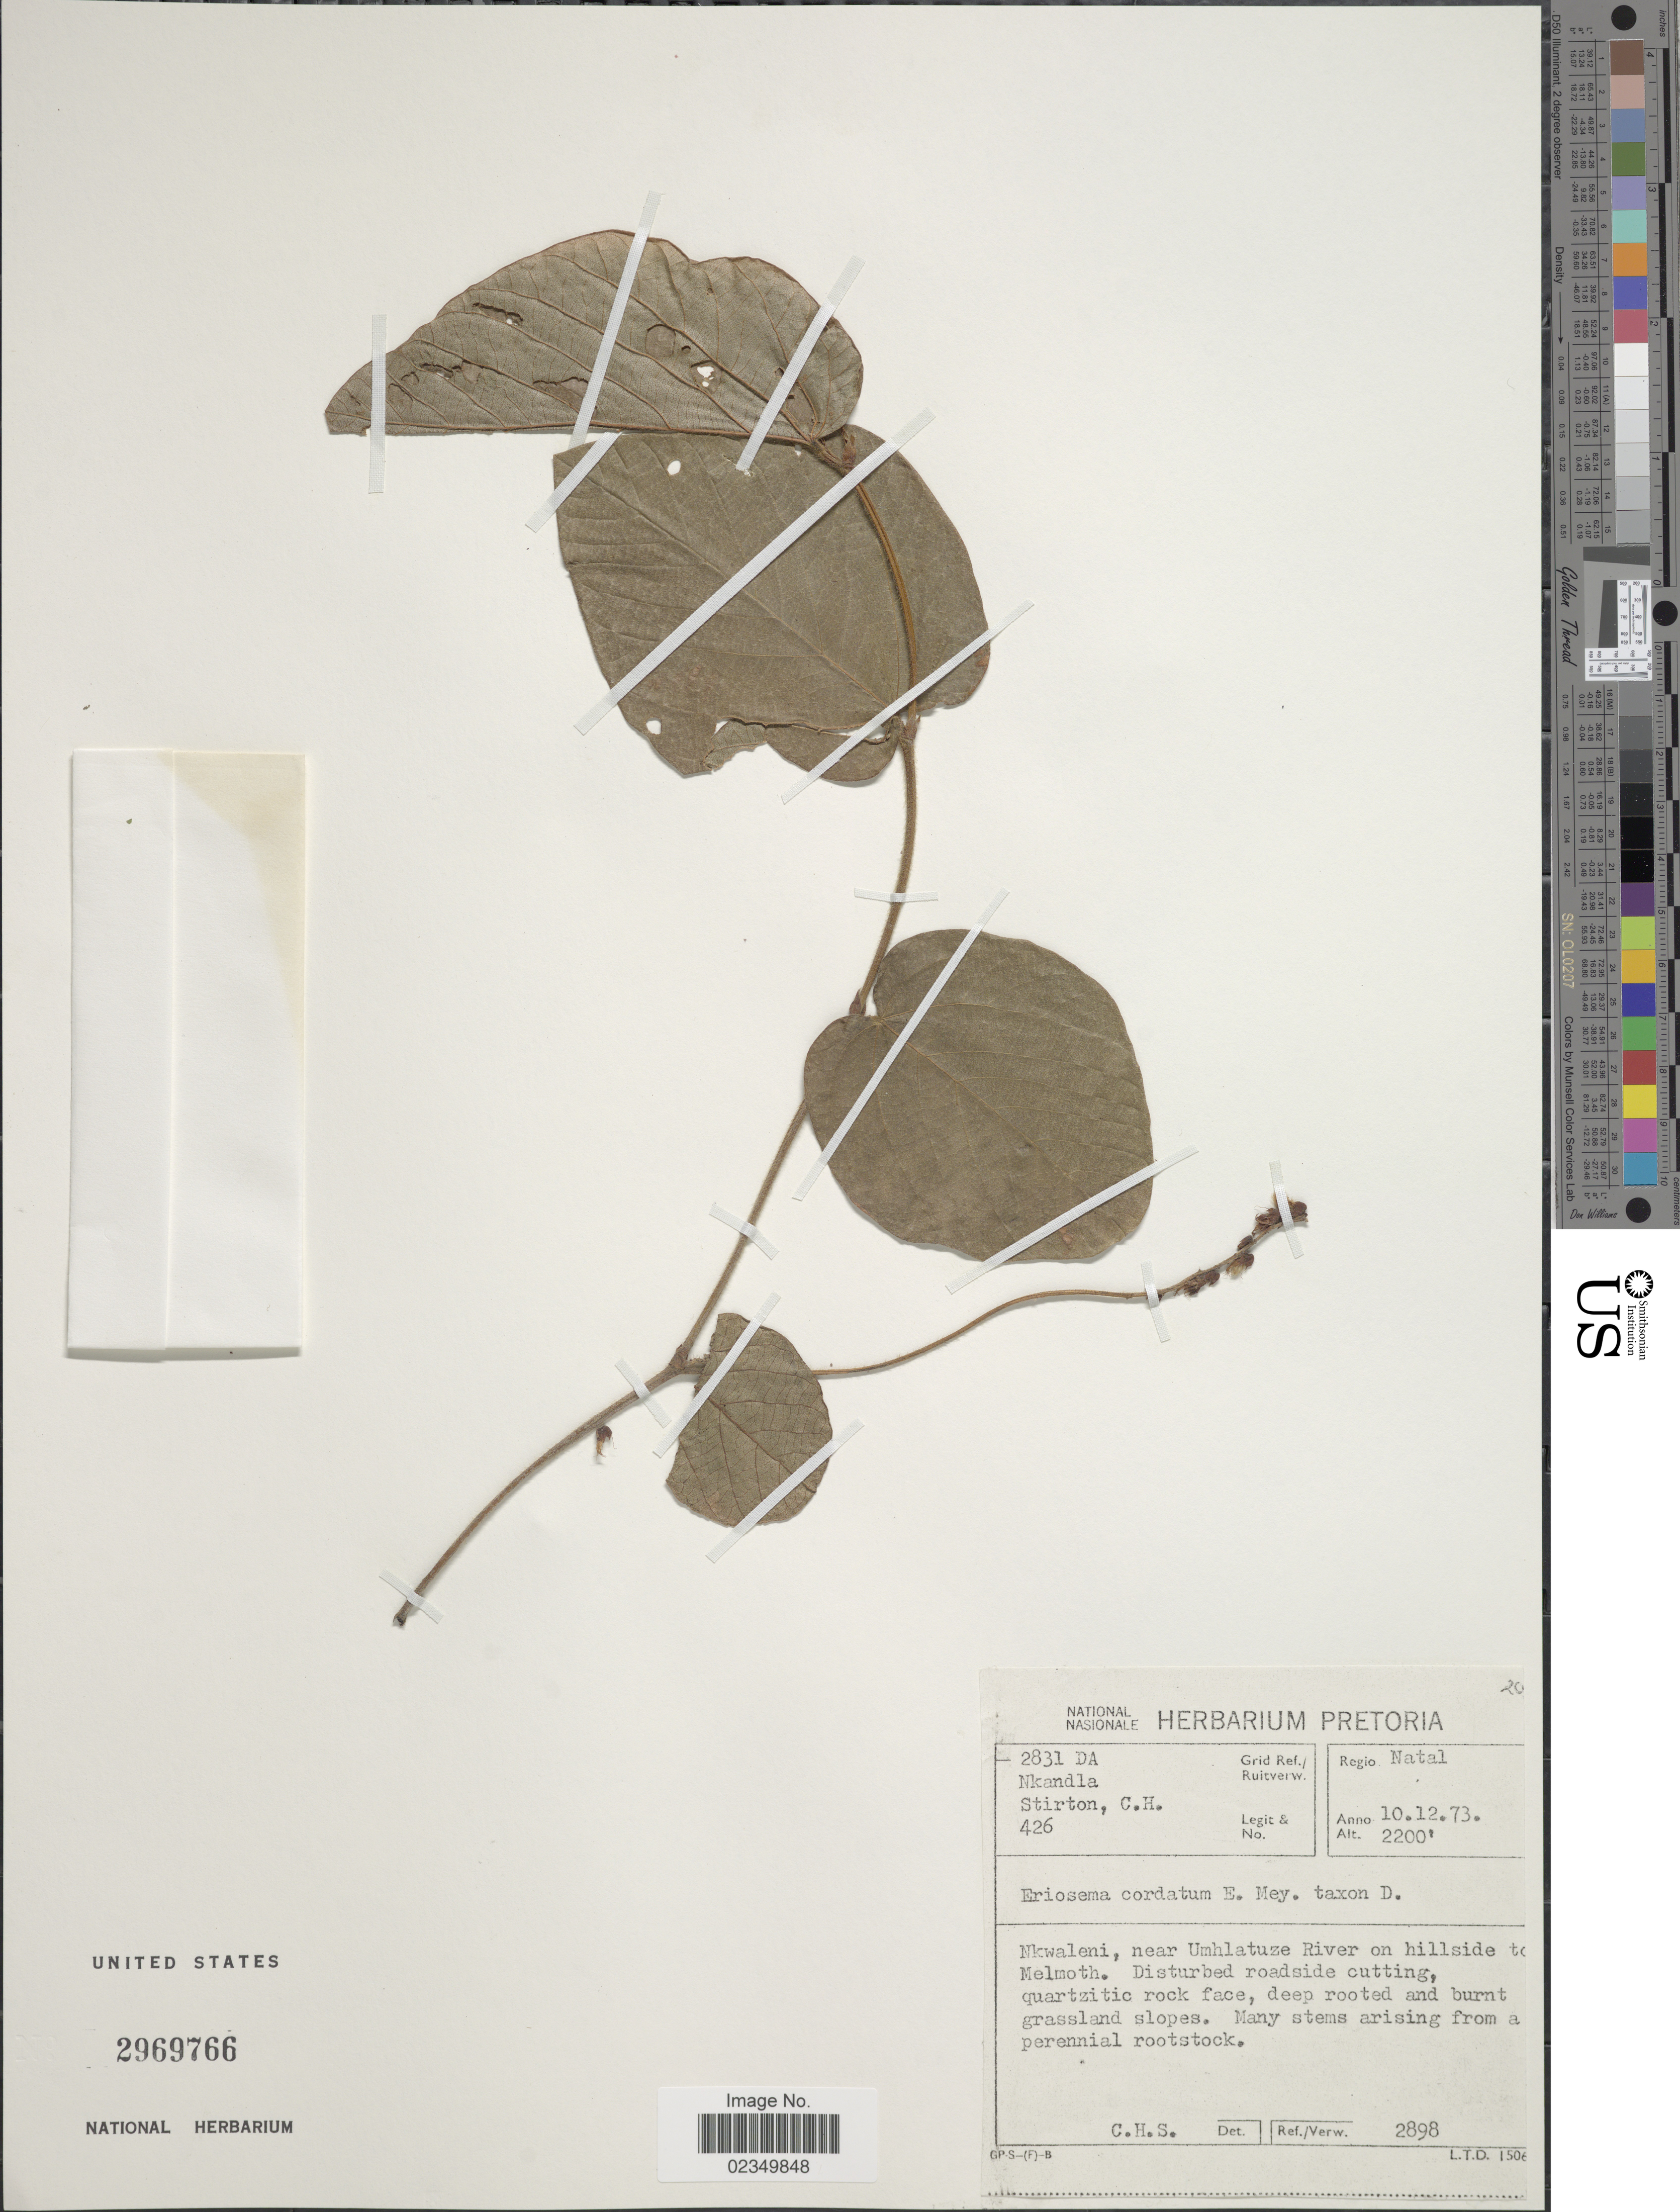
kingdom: Plantae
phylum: Tracheophyta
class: Magnoliopsida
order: Fabales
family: Fabaceae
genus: Eriosema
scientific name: Eriosema cordatum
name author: E. Mey.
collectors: C. H. Stirton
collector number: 426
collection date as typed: Transcribed d/m/y: 10/12/73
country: South Africa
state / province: KwaZulu-Natal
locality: Natal, Nkwaleni, near Umhlatuze River on hillside to Melmoth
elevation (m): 671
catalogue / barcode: US 2969766